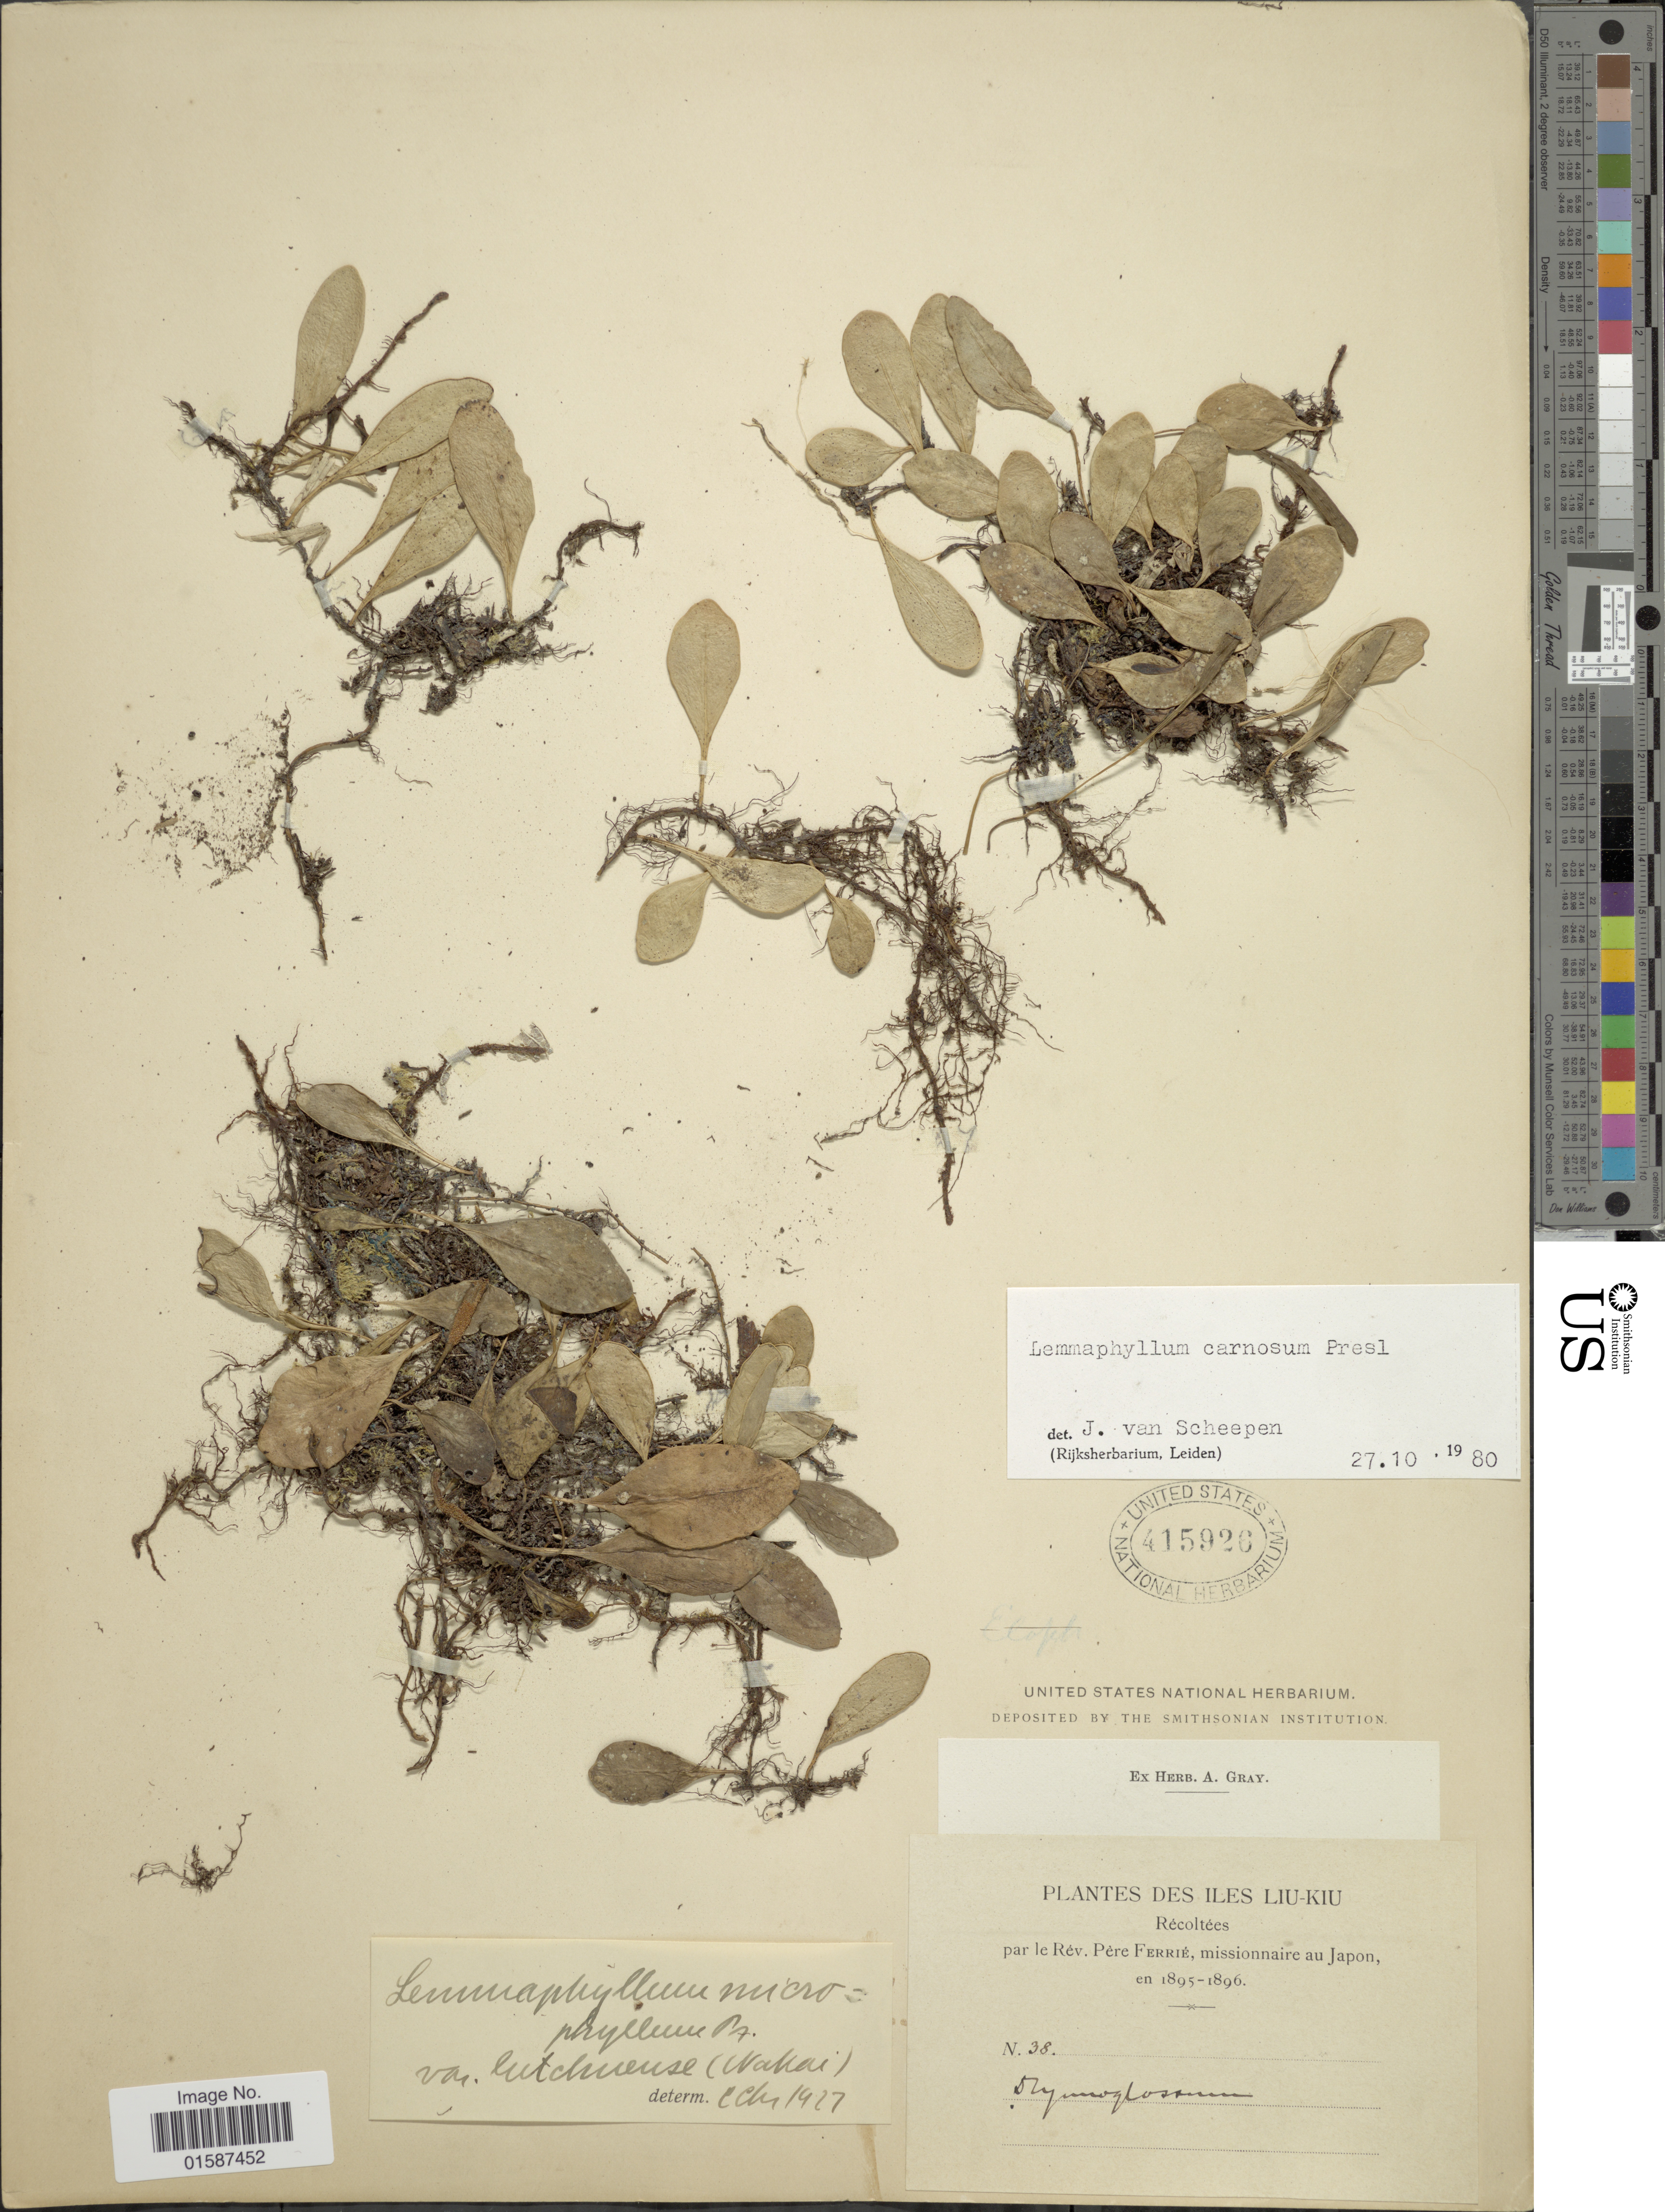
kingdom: Plantae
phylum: Tracheophyta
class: Polypodiopsida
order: Polypodiales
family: Polypodiaceae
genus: Lemmaphyllum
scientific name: Lemmaphyllum carnosum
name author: (J. Sm. ex Hook.) C. Presl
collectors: P. Ferrié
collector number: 38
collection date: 1895/1896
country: Japan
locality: Iles Liu-Kiu, Japon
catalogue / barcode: US 415926